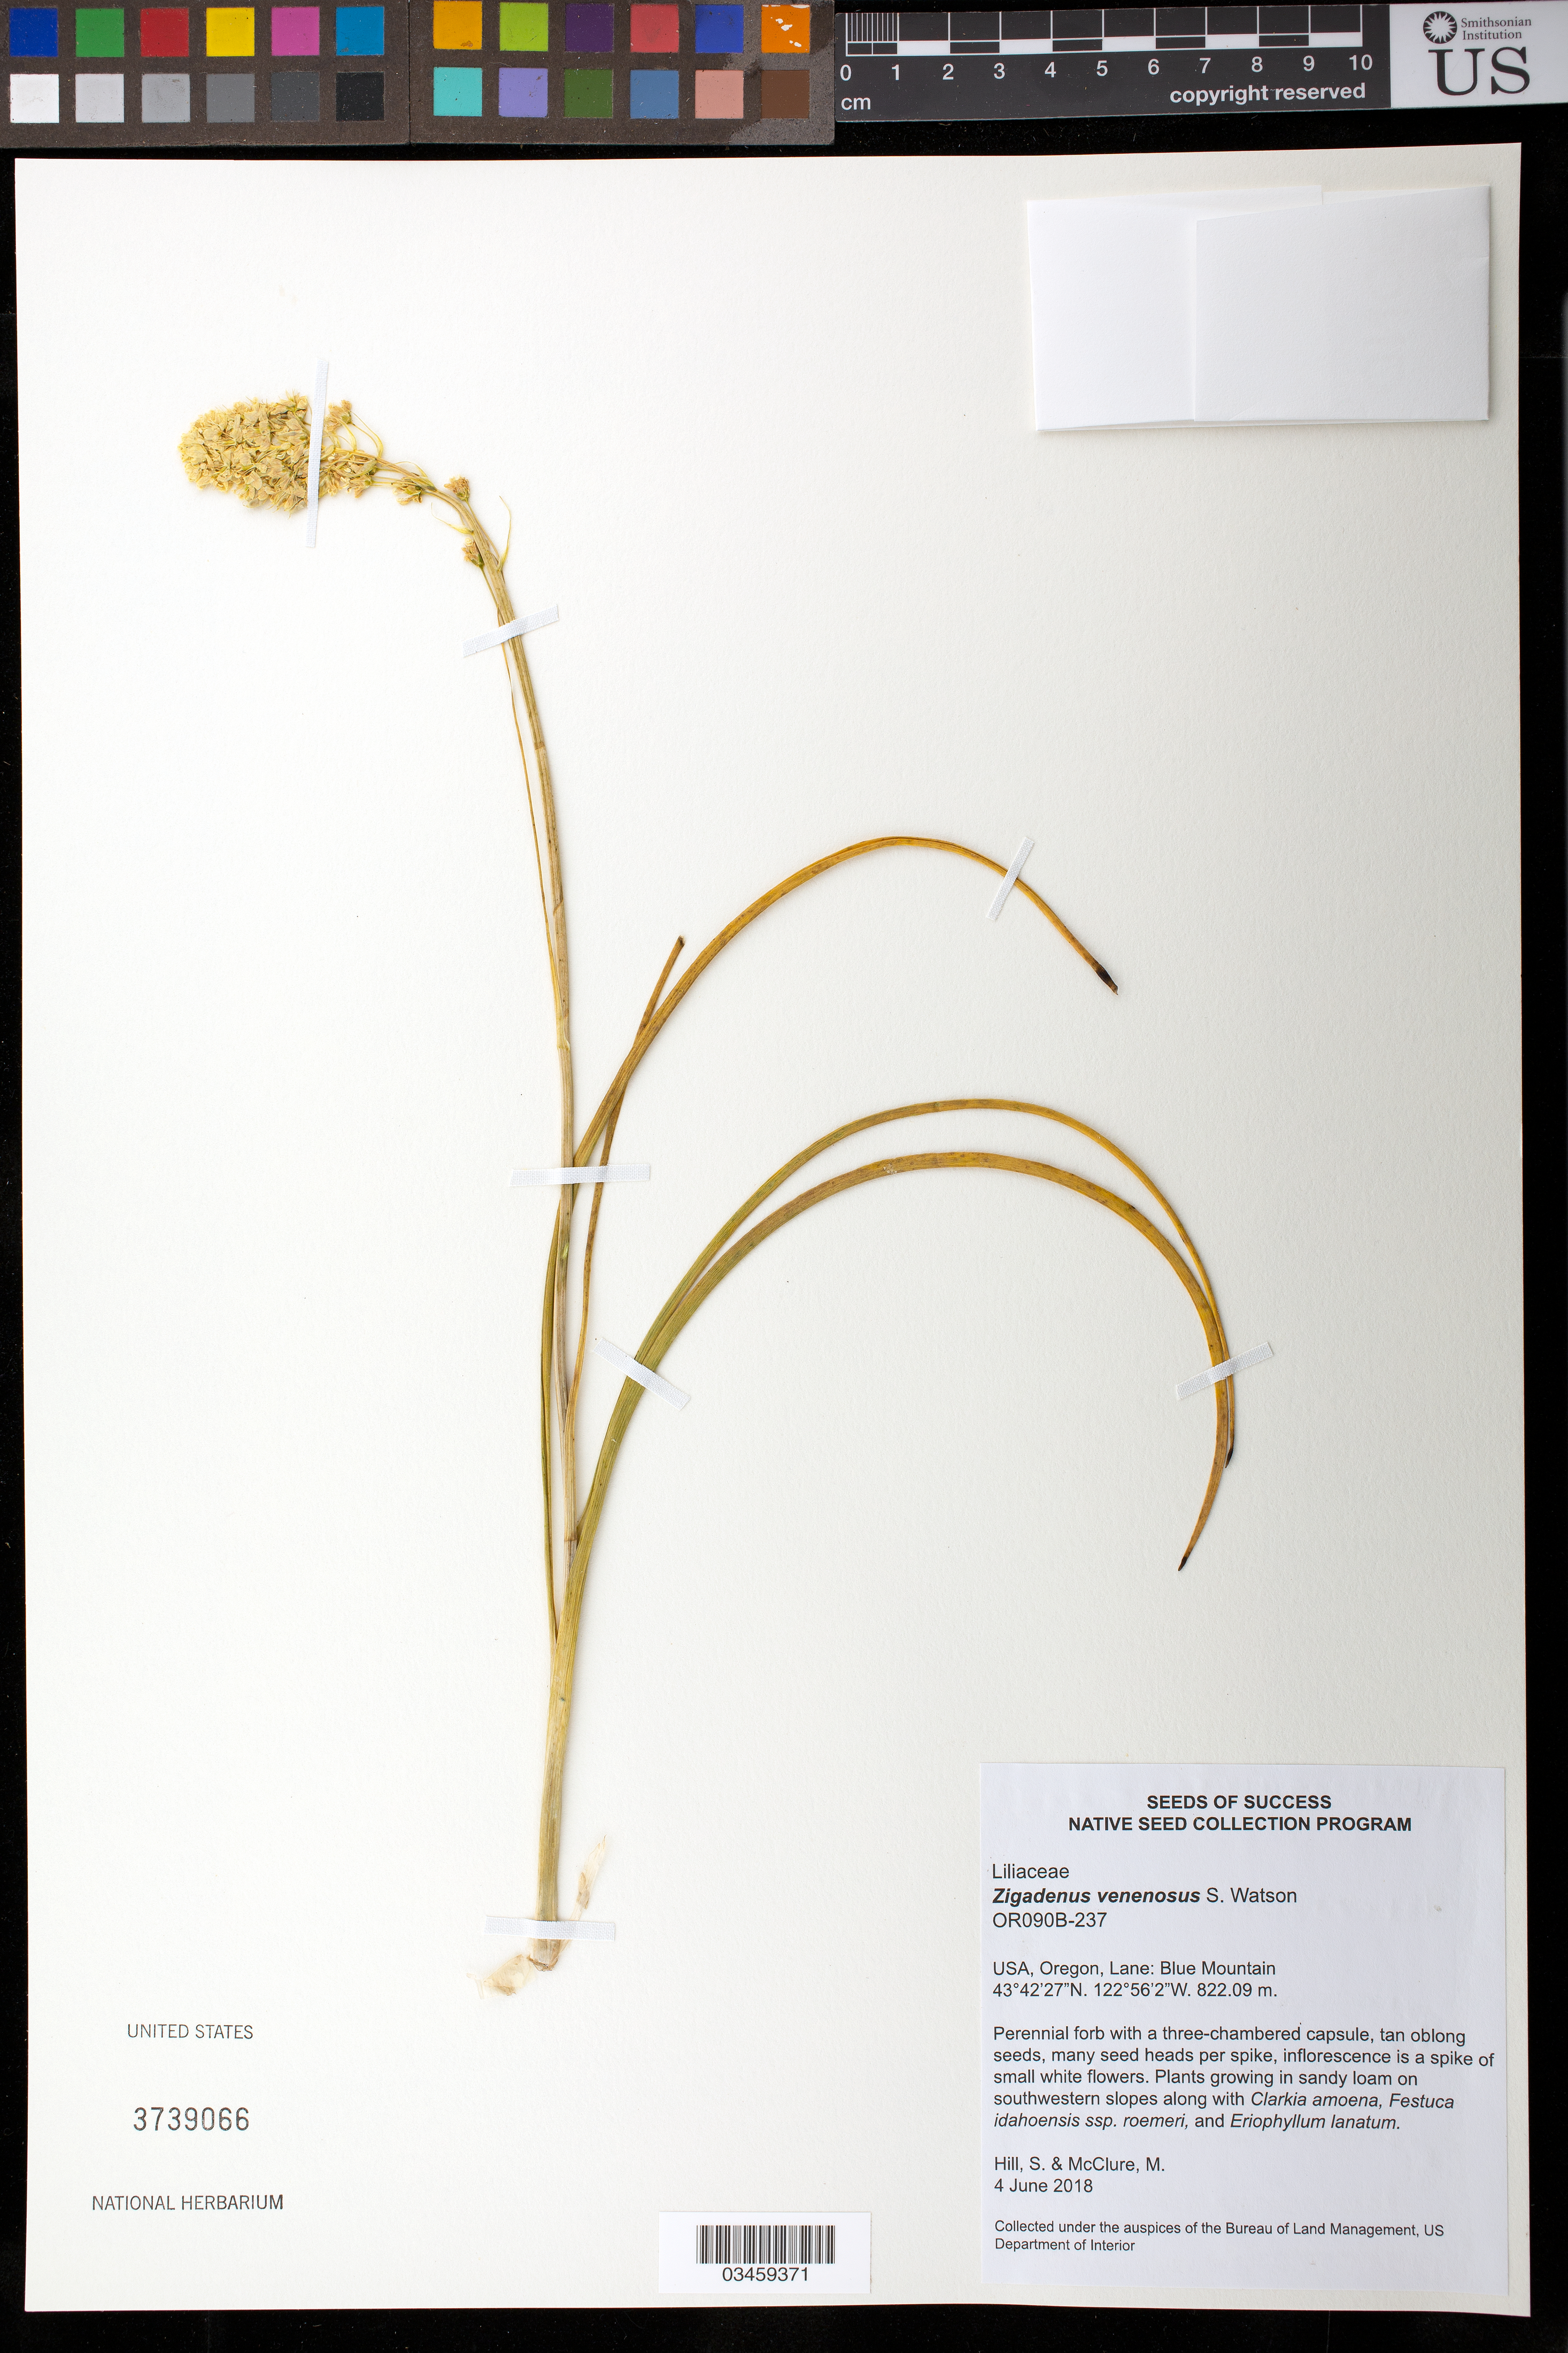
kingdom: Plantae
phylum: Tracheophyta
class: Liliopsida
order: Liliales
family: Melanthiaceae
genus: Zigadenus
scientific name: Zigadenus venenosus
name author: S. Watson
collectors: S. Hill & M. McClure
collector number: OR090B-237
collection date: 2018-06-04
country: United States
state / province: Oregon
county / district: Lane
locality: Blue Mountain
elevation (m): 822.09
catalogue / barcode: US 3739066